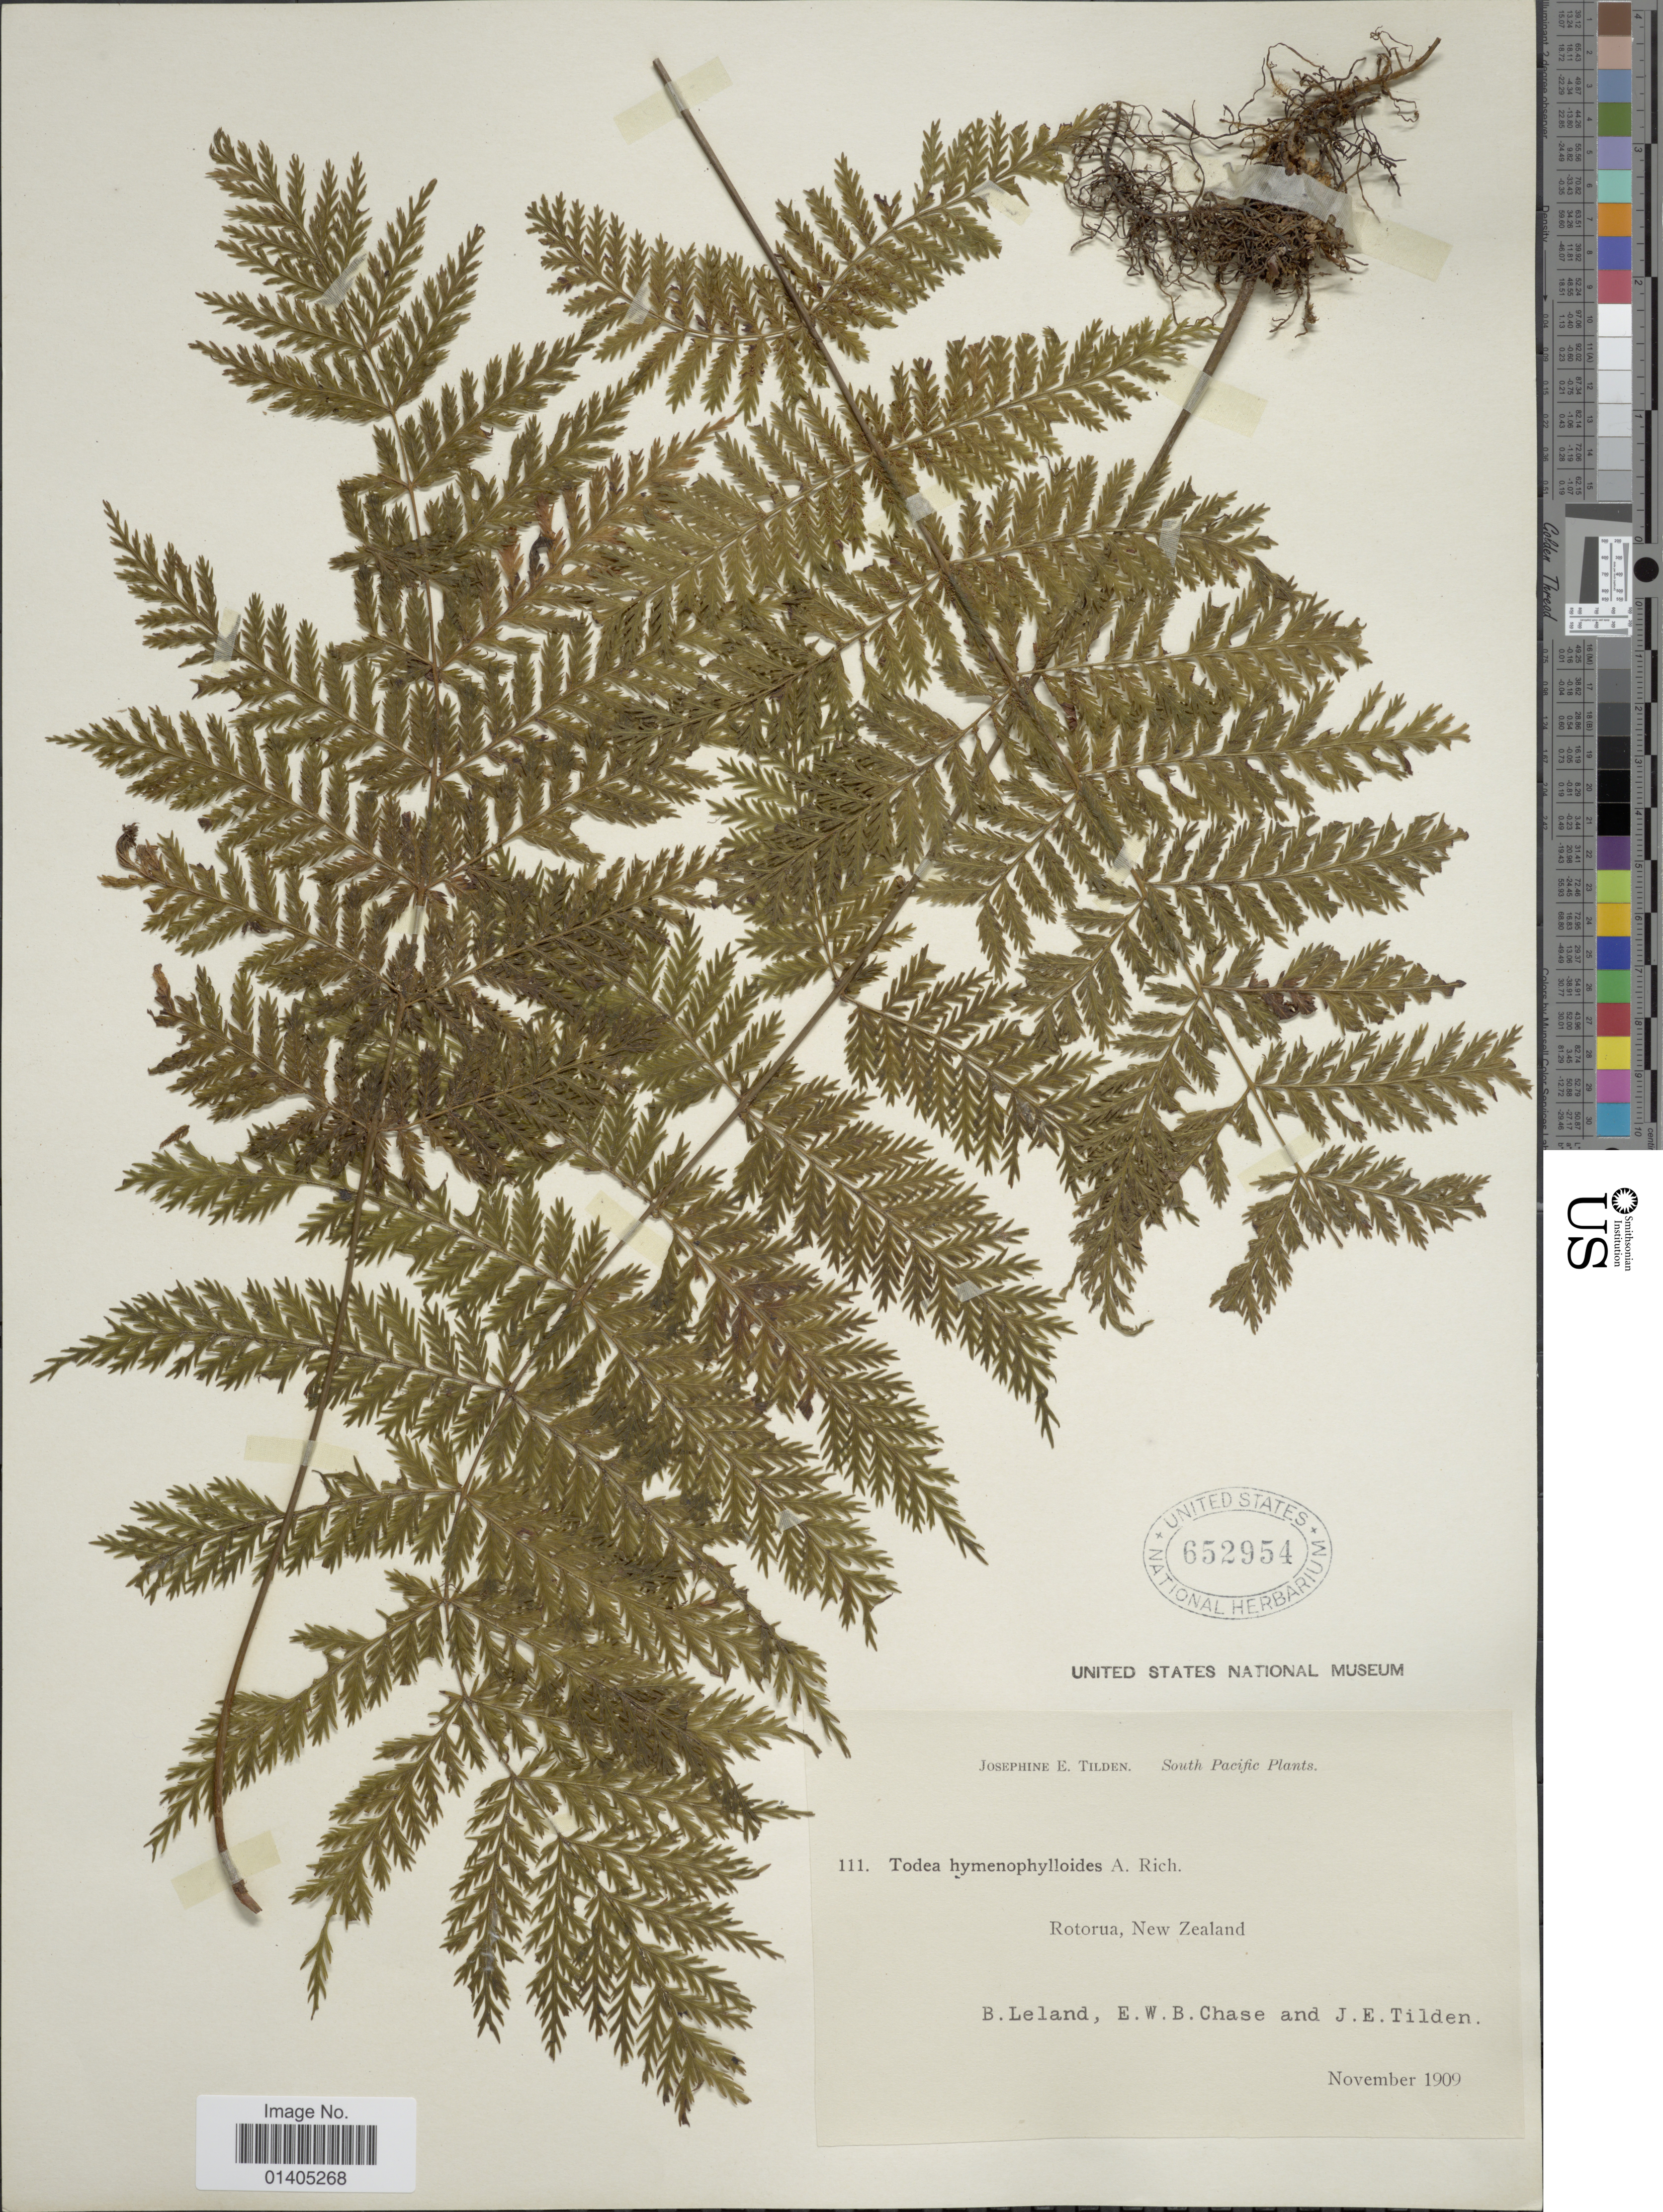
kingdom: Plantae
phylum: Tracheophyta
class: Polypodiopsida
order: Osmundales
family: Osmundaceae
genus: Leptopteris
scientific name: Leptopteris hymenophylloides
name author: (A. Rich.) C. Presl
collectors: B. Leland, E. W. Chase & J. E. Tilden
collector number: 111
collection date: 1909-11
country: New Zealand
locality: South Pacific, Rotorau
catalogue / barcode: US 652954